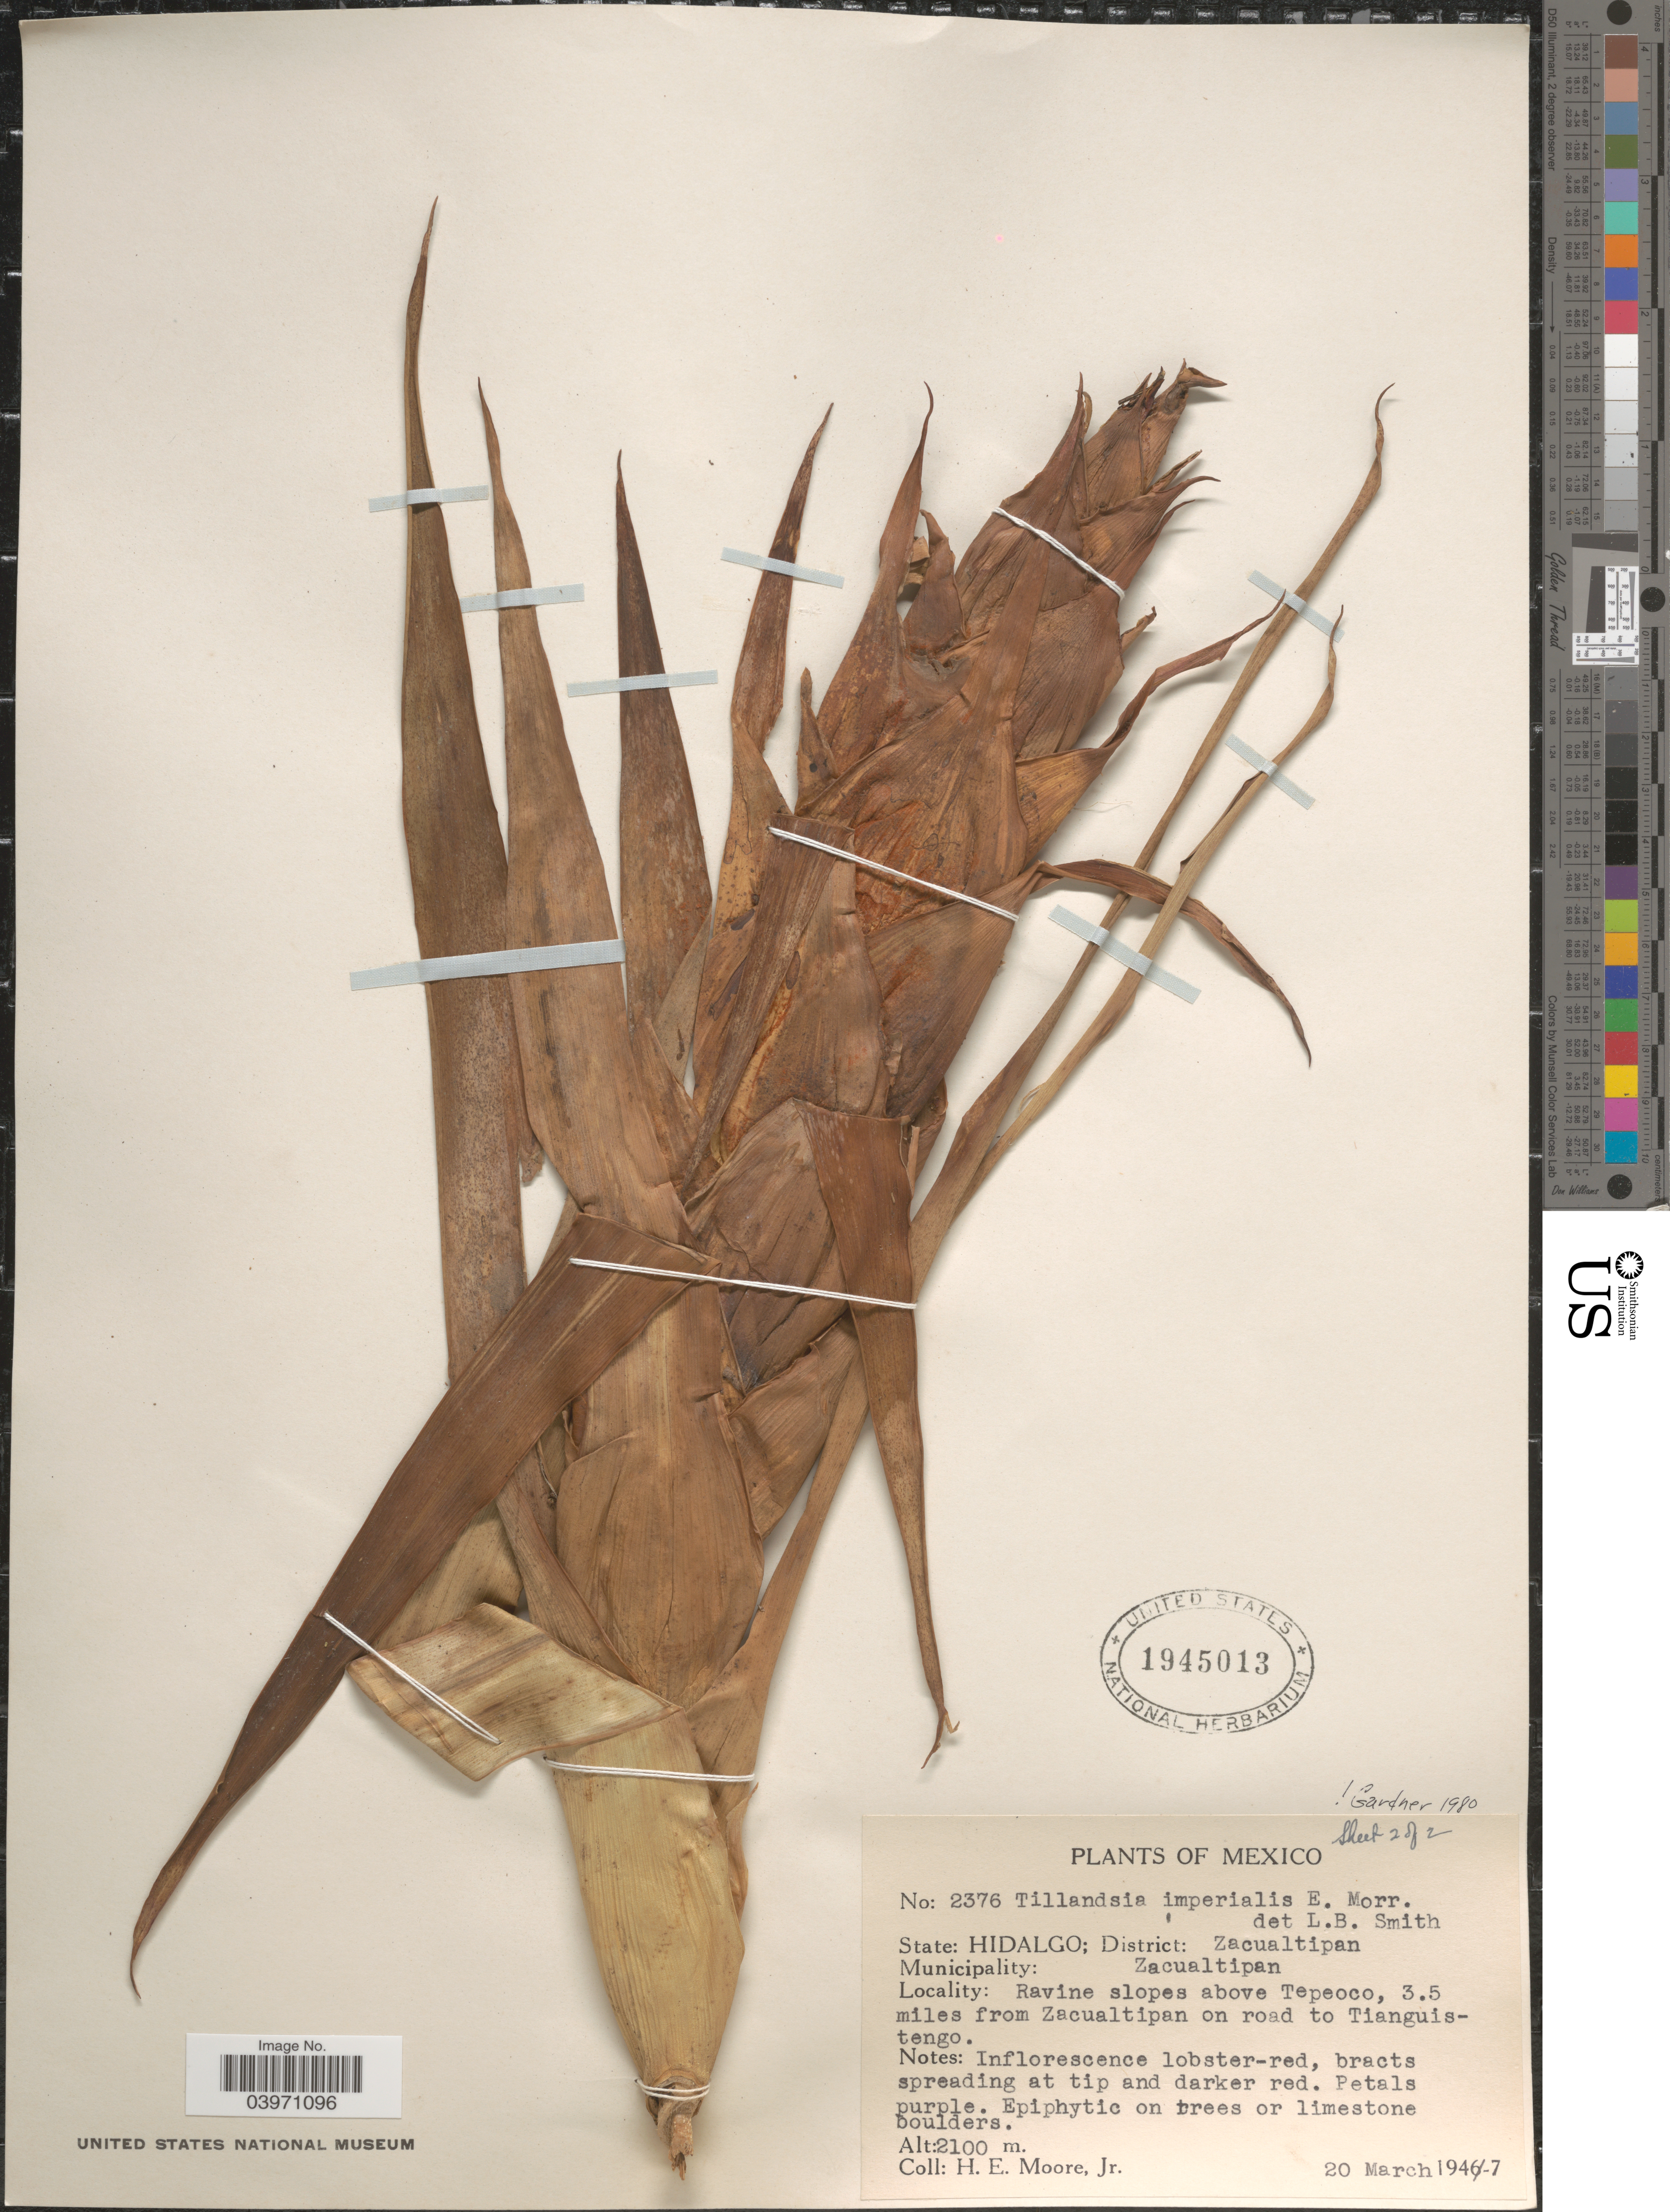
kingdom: Plantae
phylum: Tracheophyta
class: Liliopsida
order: Poales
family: Bromeliaceae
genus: Tillandsia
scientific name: Tillandsia imperialis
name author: É. Morren & Mez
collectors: H. Moore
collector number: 2376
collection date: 1947-03-20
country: Mexico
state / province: Hidalgo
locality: District: Zacualtipan. Municipality: Zacualtipan. Ravine slopes above Tepeoco, 3.5 miles from Zacualtipan on road to Tianguistengo.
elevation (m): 2100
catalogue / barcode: US 1945013